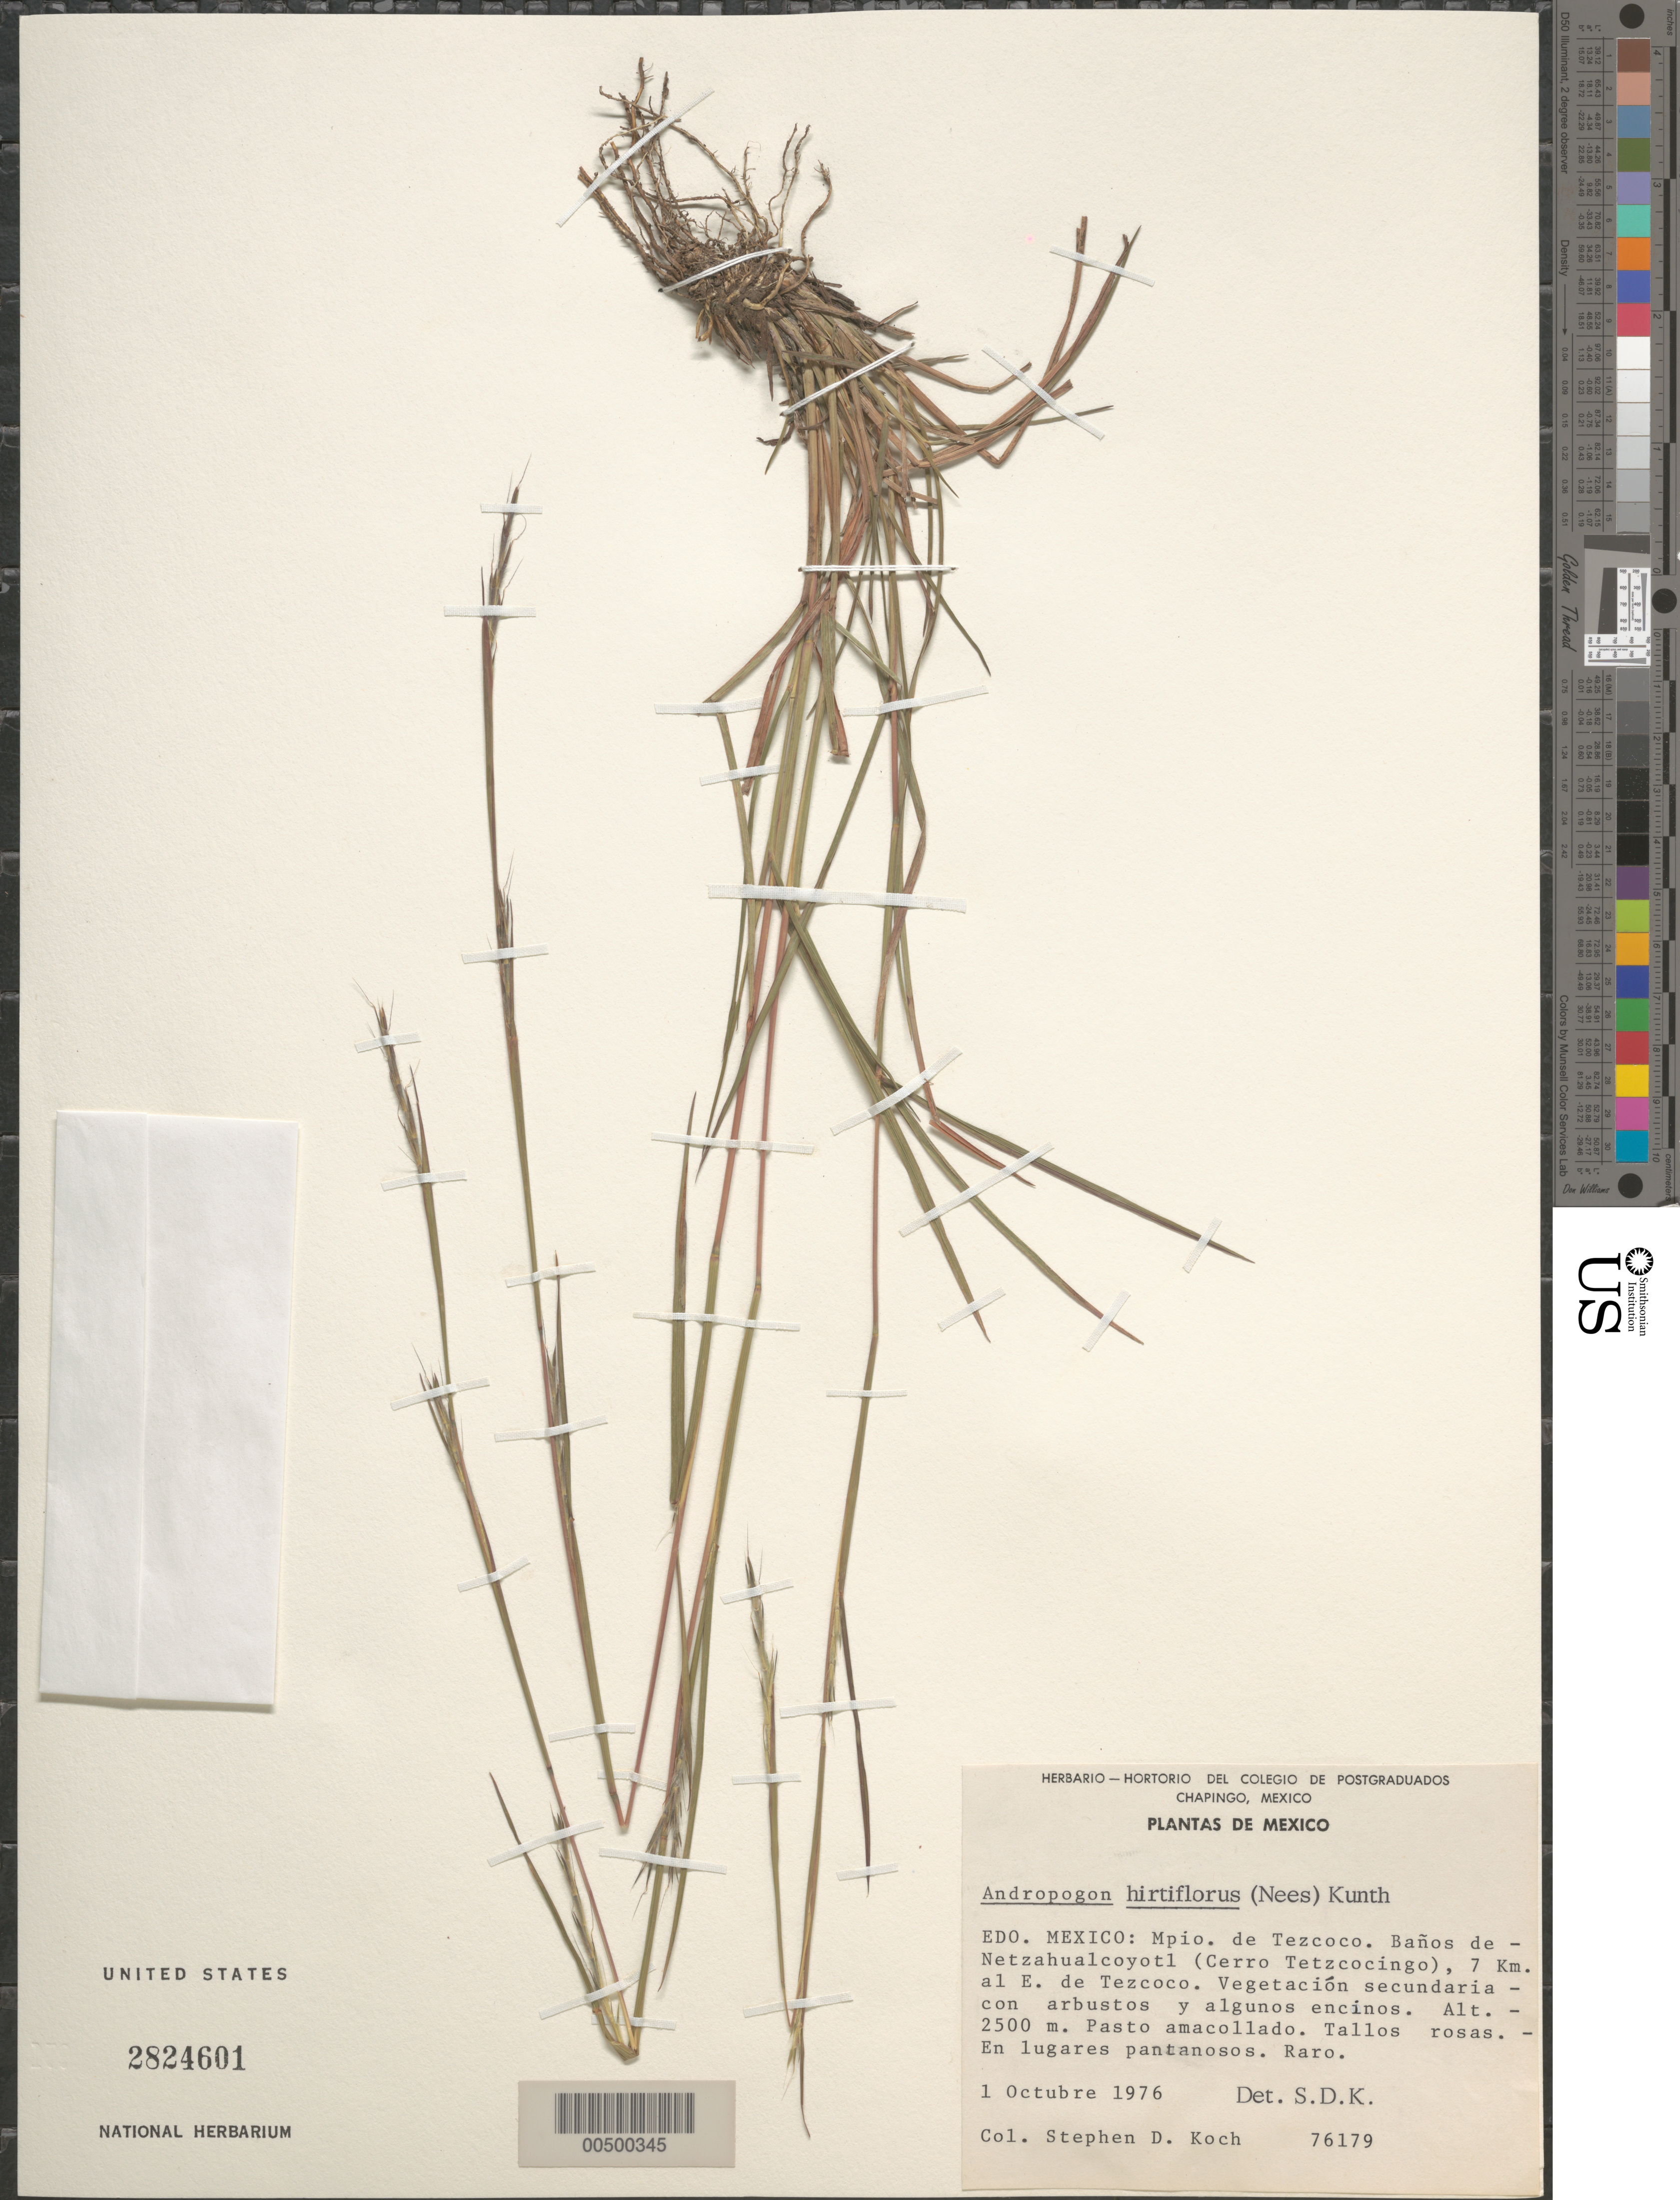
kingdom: Plantae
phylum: Tracheophyta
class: Liliopsida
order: Poales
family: Poaceae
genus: Schizachyrium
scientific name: Schizachyrium sanguineum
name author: (Retz.) Alston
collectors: S. D. Koch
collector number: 76179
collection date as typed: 1 Oct 1976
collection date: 1976-10-01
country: Mexico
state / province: México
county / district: Texcoco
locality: Baños de Netzahualcoyotl (Cerro Texcocingo), 7 km E of Tezcoco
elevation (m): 2500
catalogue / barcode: US 2824601